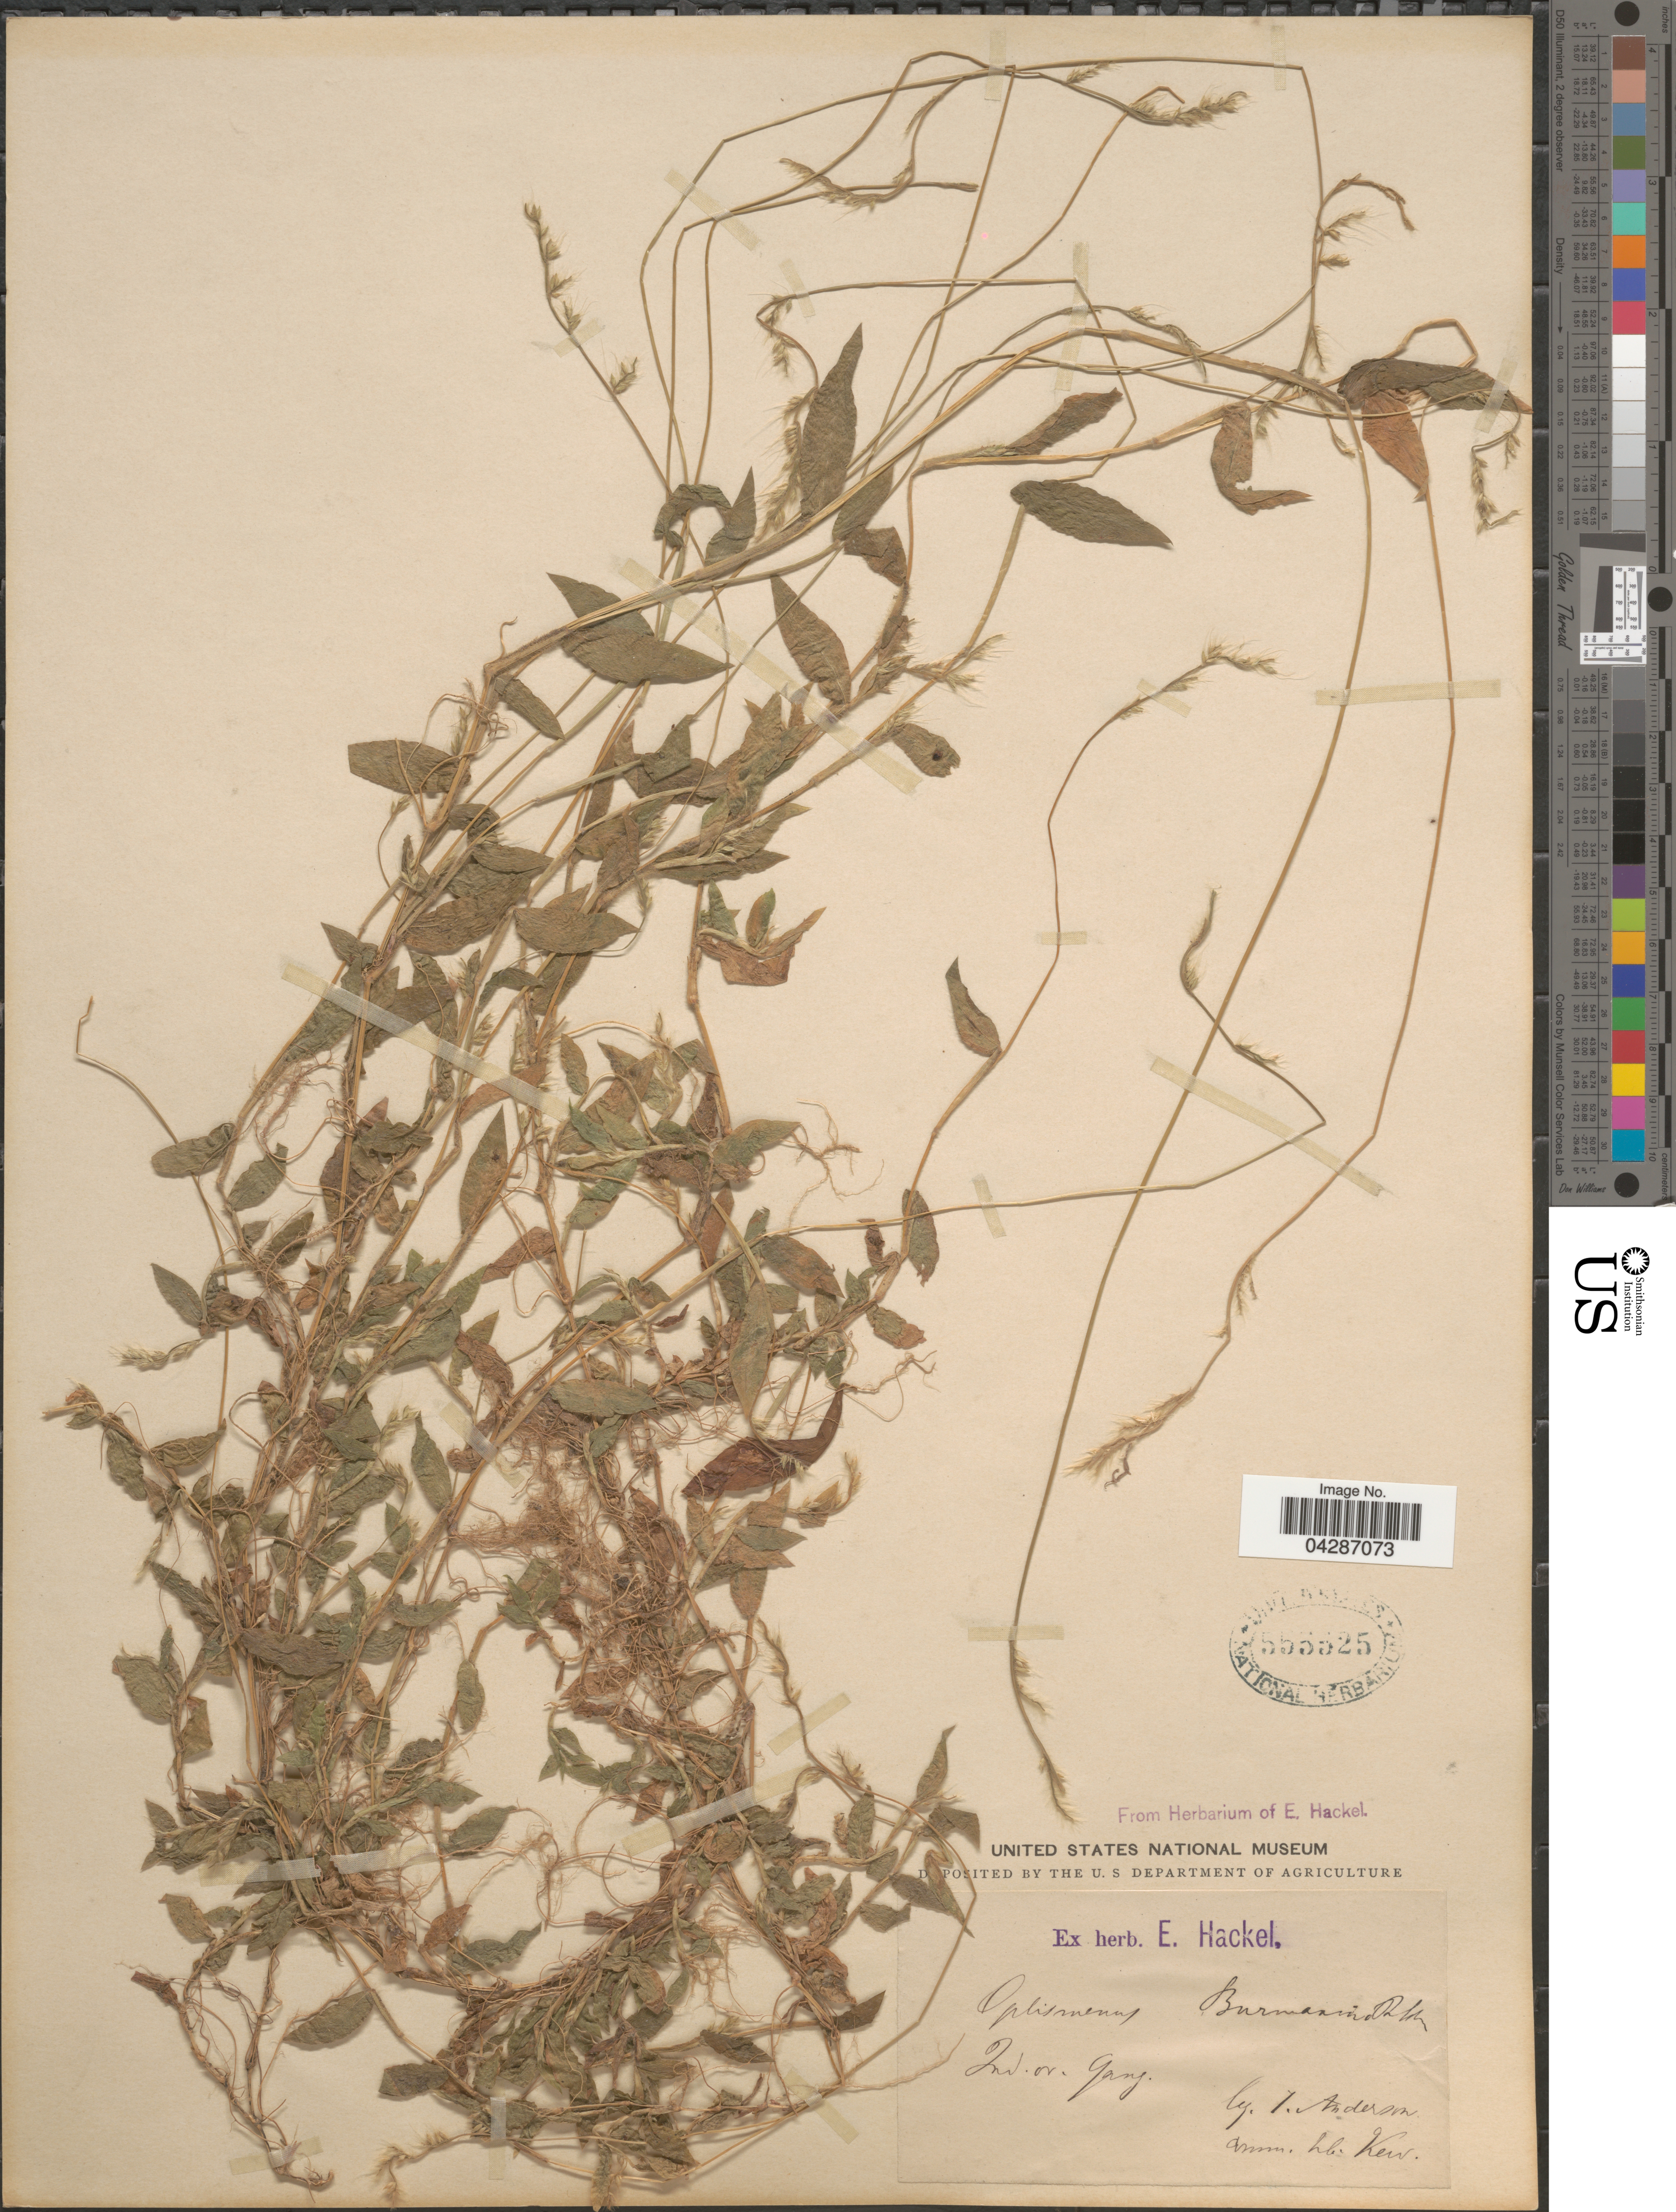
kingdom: Plantae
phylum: Tracheophyta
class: Liliopsida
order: Poales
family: Poaceae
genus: Oplismenus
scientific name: Oplismenus burmannii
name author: (Retz.) P. Beauv.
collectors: T. Anderson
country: India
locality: Ind. or. Ganj.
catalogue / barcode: US 555525